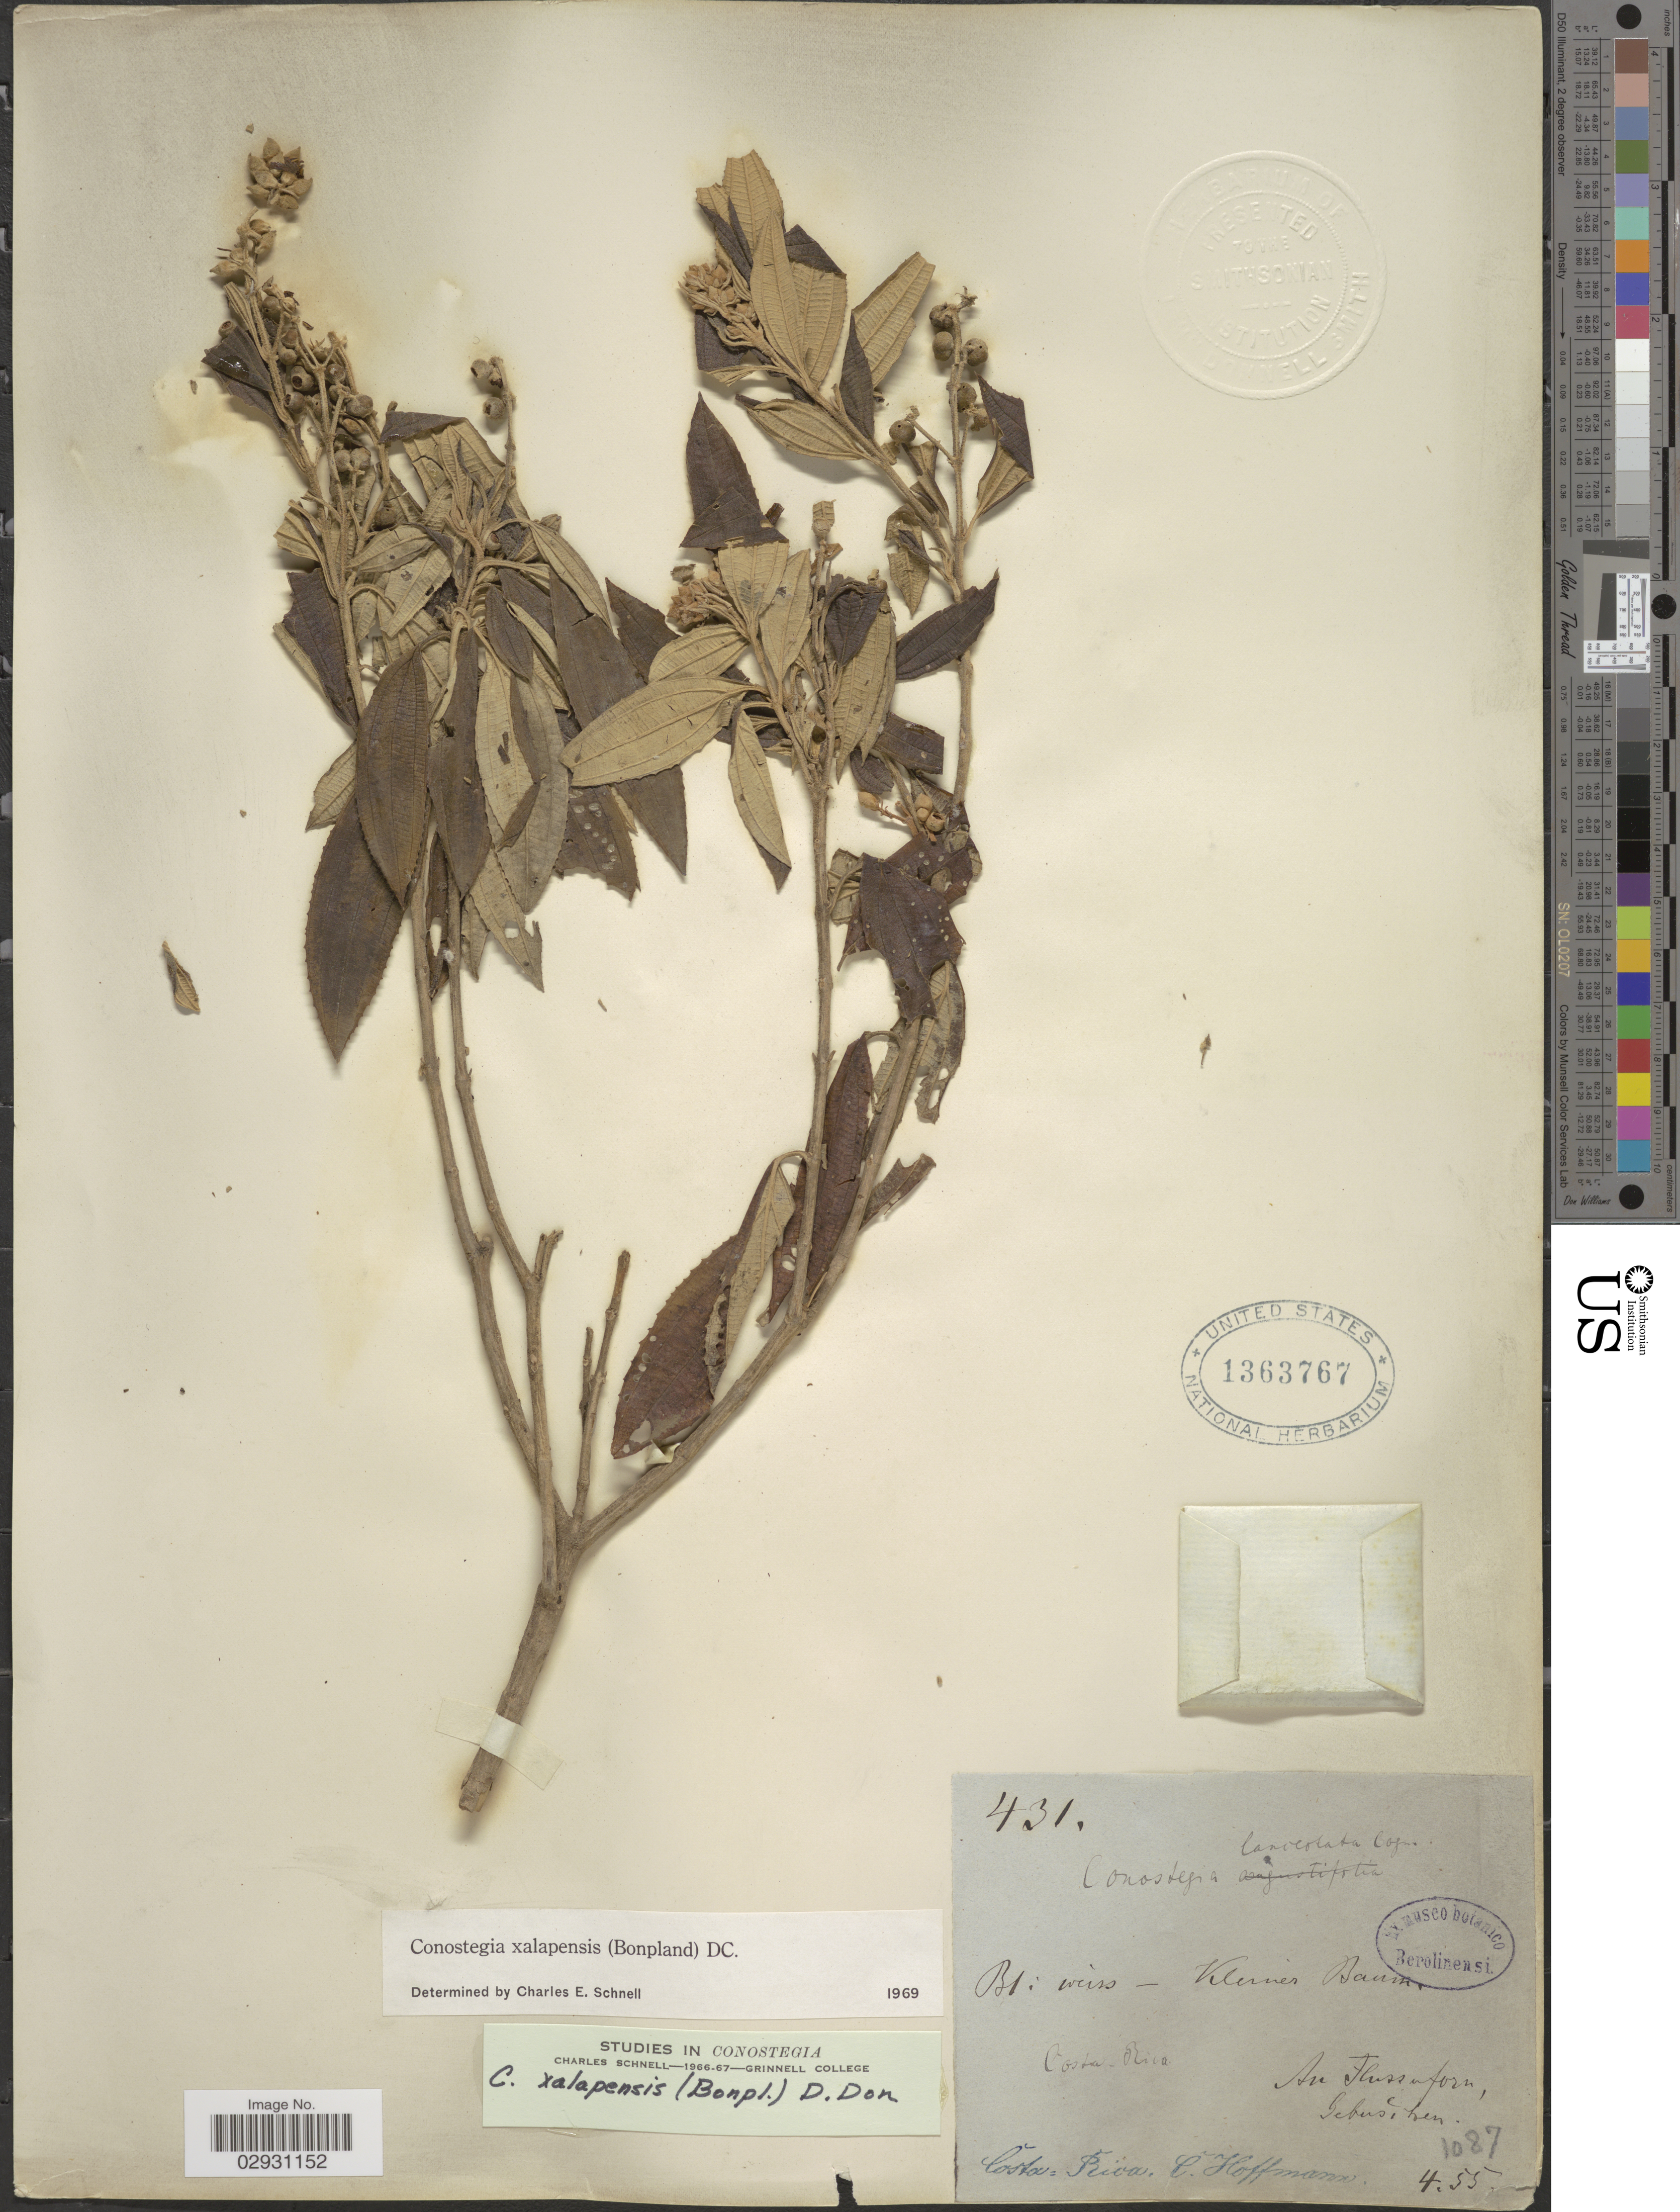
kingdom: Plantae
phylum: Tracheophyta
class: Magnoliopsida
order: Myrtales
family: Melastomataceae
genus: Conostegia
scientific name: Conostegia quadrangularis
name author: Schltdl. ex Steud.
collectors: C. Hoffmann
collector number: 431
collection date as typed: Transcribed d/m/y: /4/55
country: Costa Rica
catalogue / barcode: US 1363767